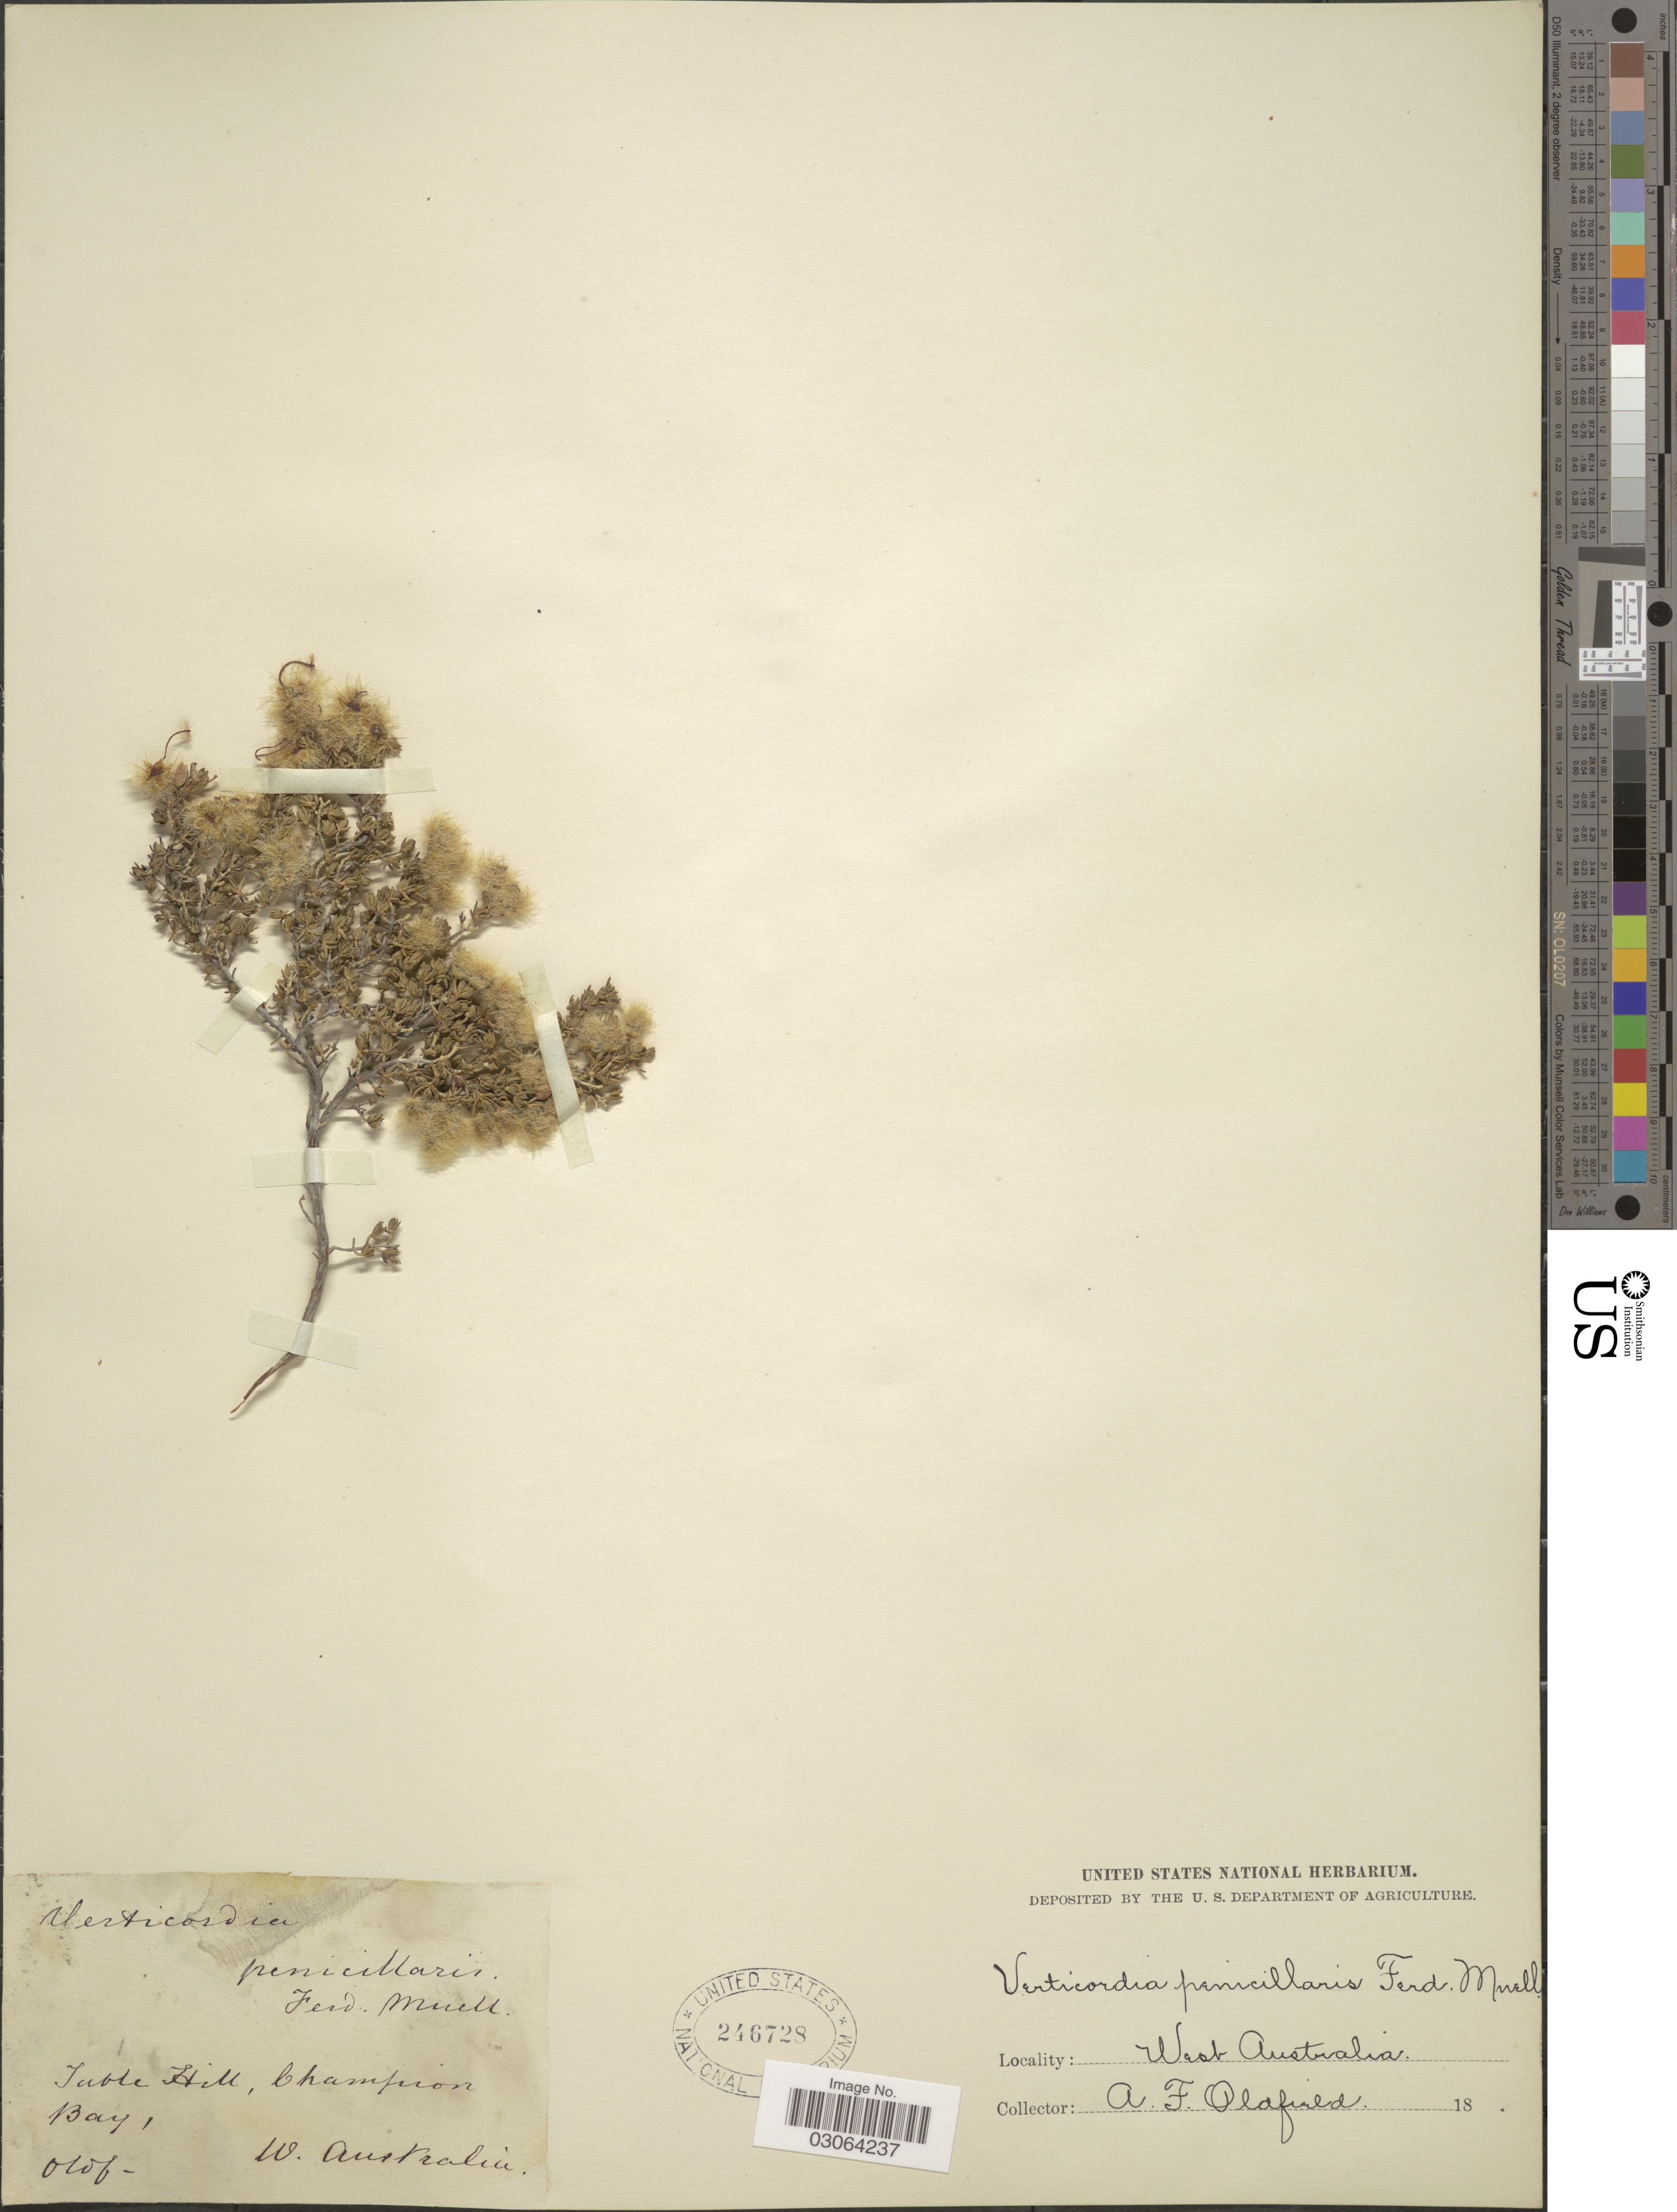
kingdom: Plantae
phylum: Tracheophyta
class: Magnoliopsida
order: Myrtales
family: Myrtaceae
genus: Verticordia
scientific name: Verticordia penicillaris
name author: F. Muell.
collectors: A. Oldfield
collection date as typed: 18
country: Australia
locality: West Australia, Table Hill, Champion Bay.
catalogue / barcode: US 246728